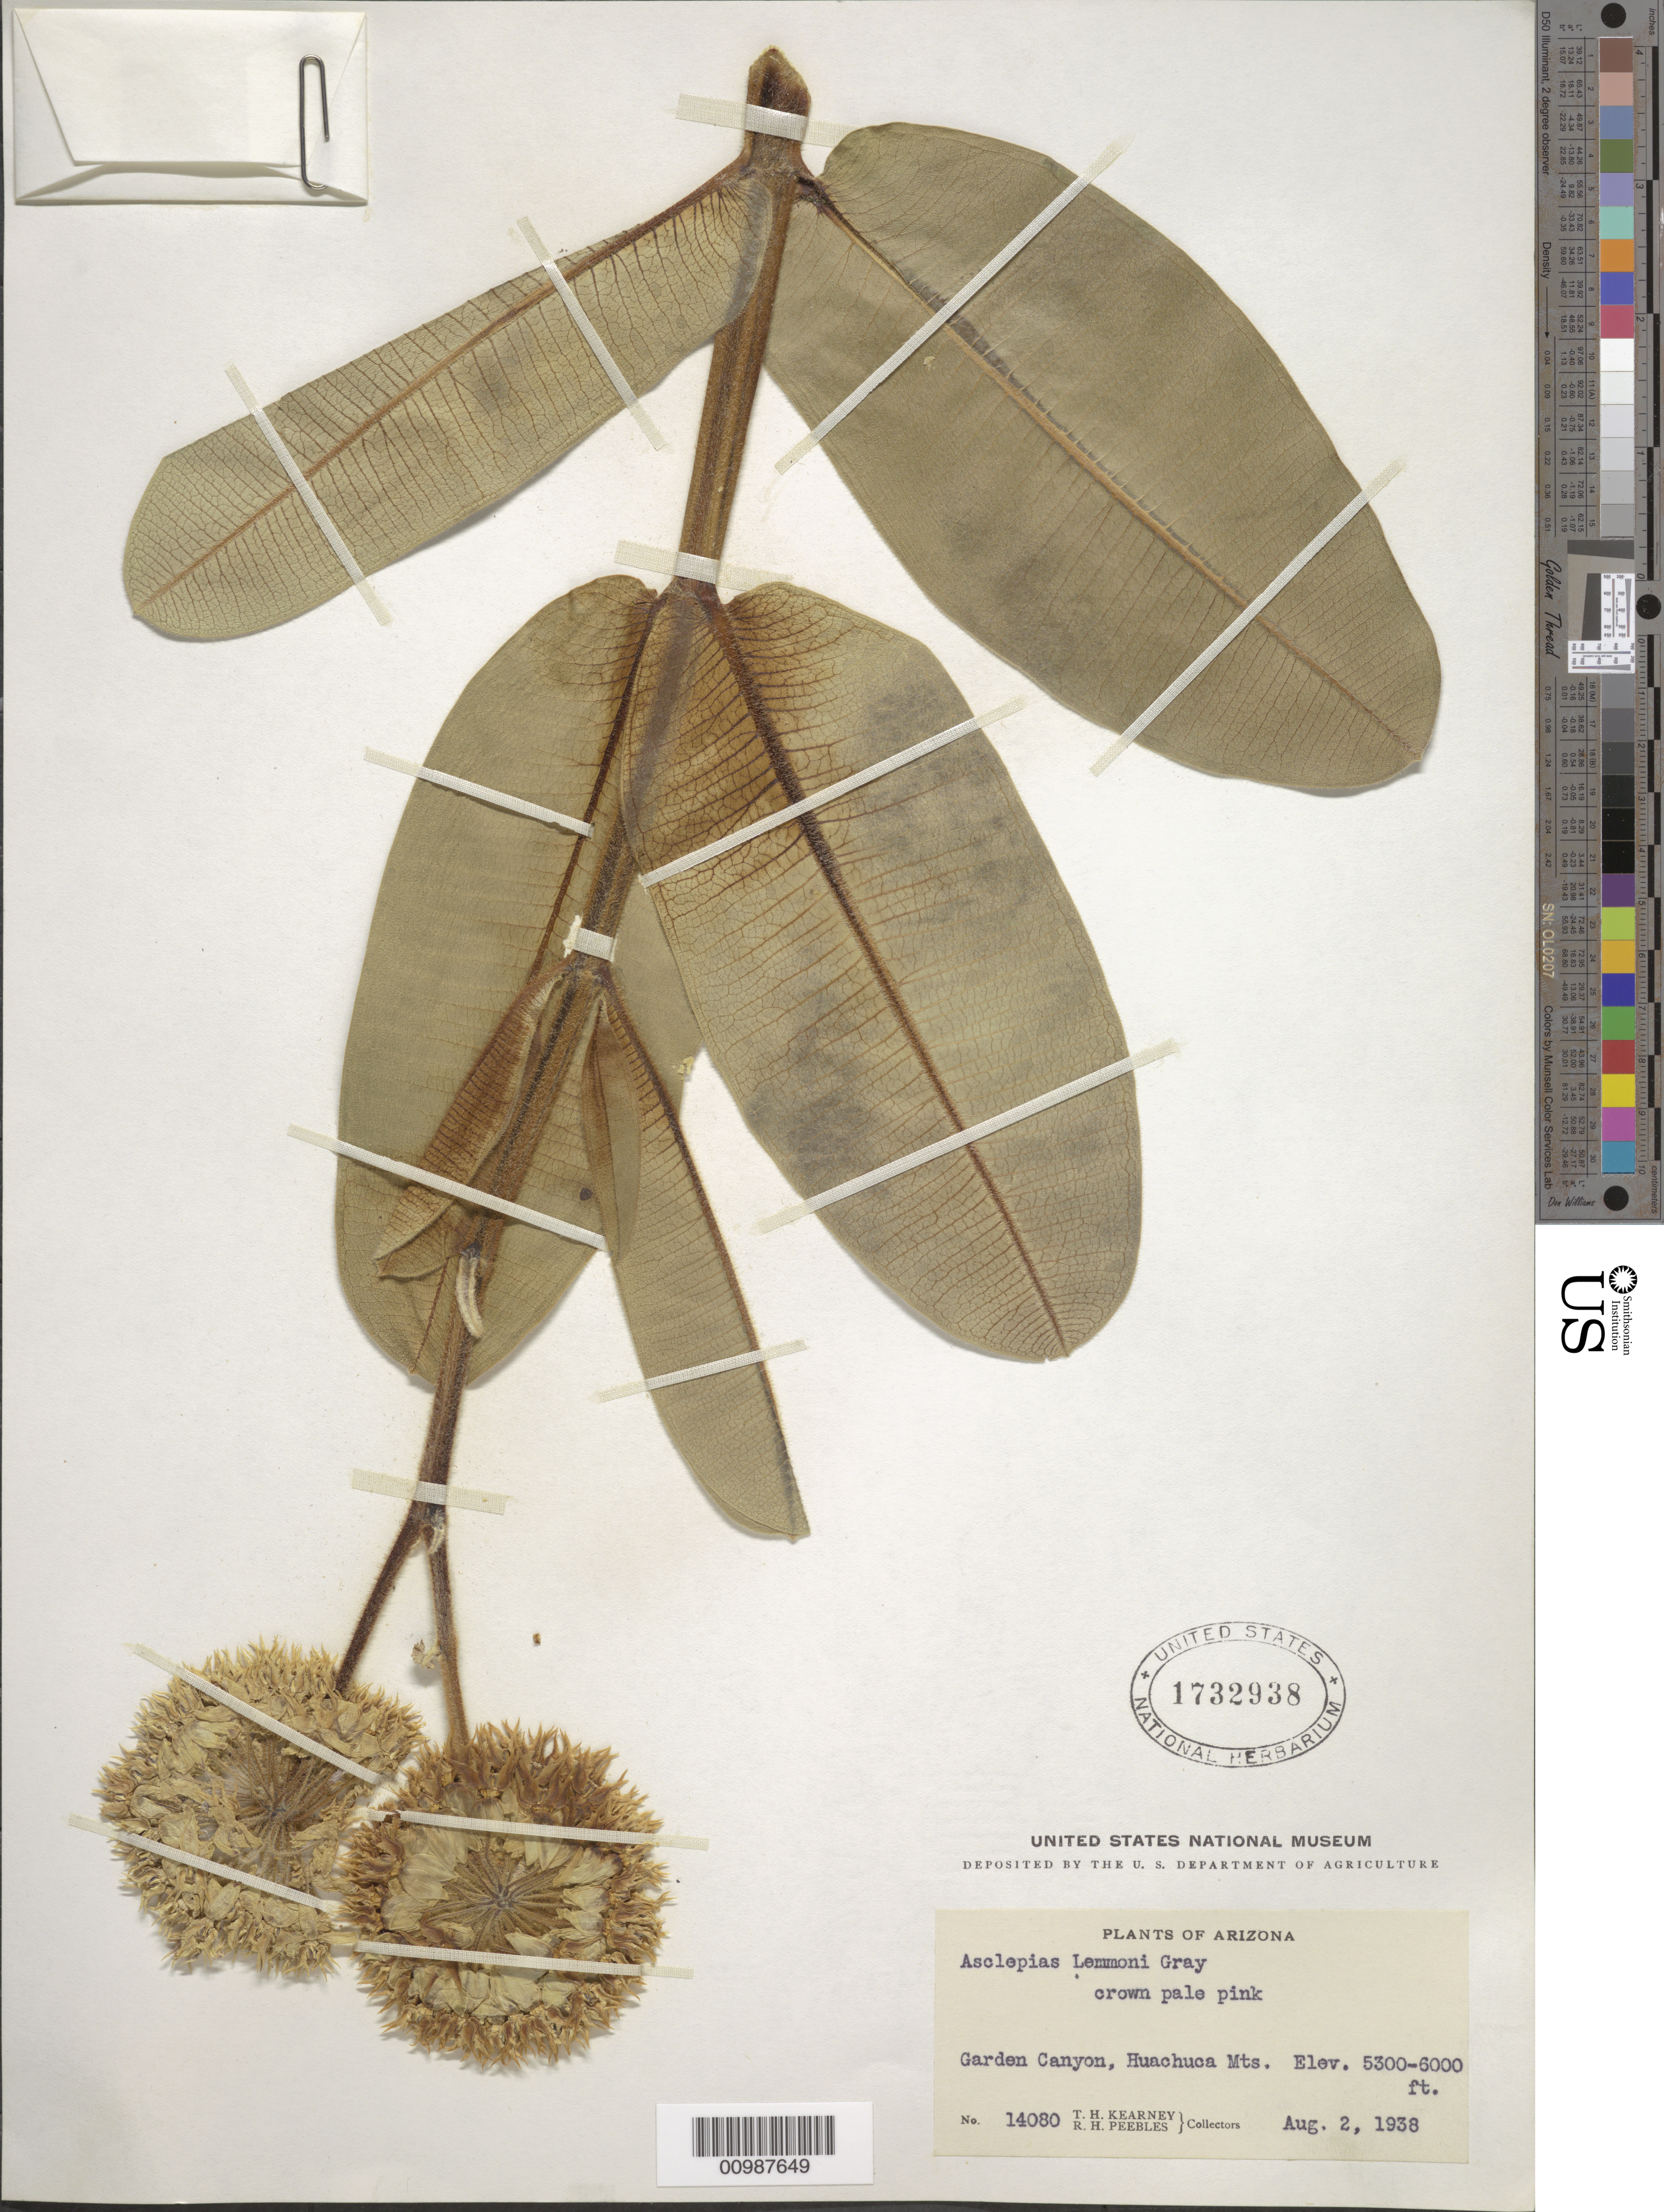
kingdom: Plantae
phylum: Tracheophyta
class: Magnoliopsida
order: Gentianales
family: Apocynaceae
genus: Asclepias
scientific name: Asclepias lemmonii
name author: A. Gray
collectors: T. H. Kearney & R. H. Peebles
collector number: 14080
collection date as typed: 02 Aug 1938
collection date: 1938-08-02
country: United States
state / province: Arizona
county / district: Cochise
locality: Garden Canyon, Huachuca Mountains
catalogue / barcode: US 1732938